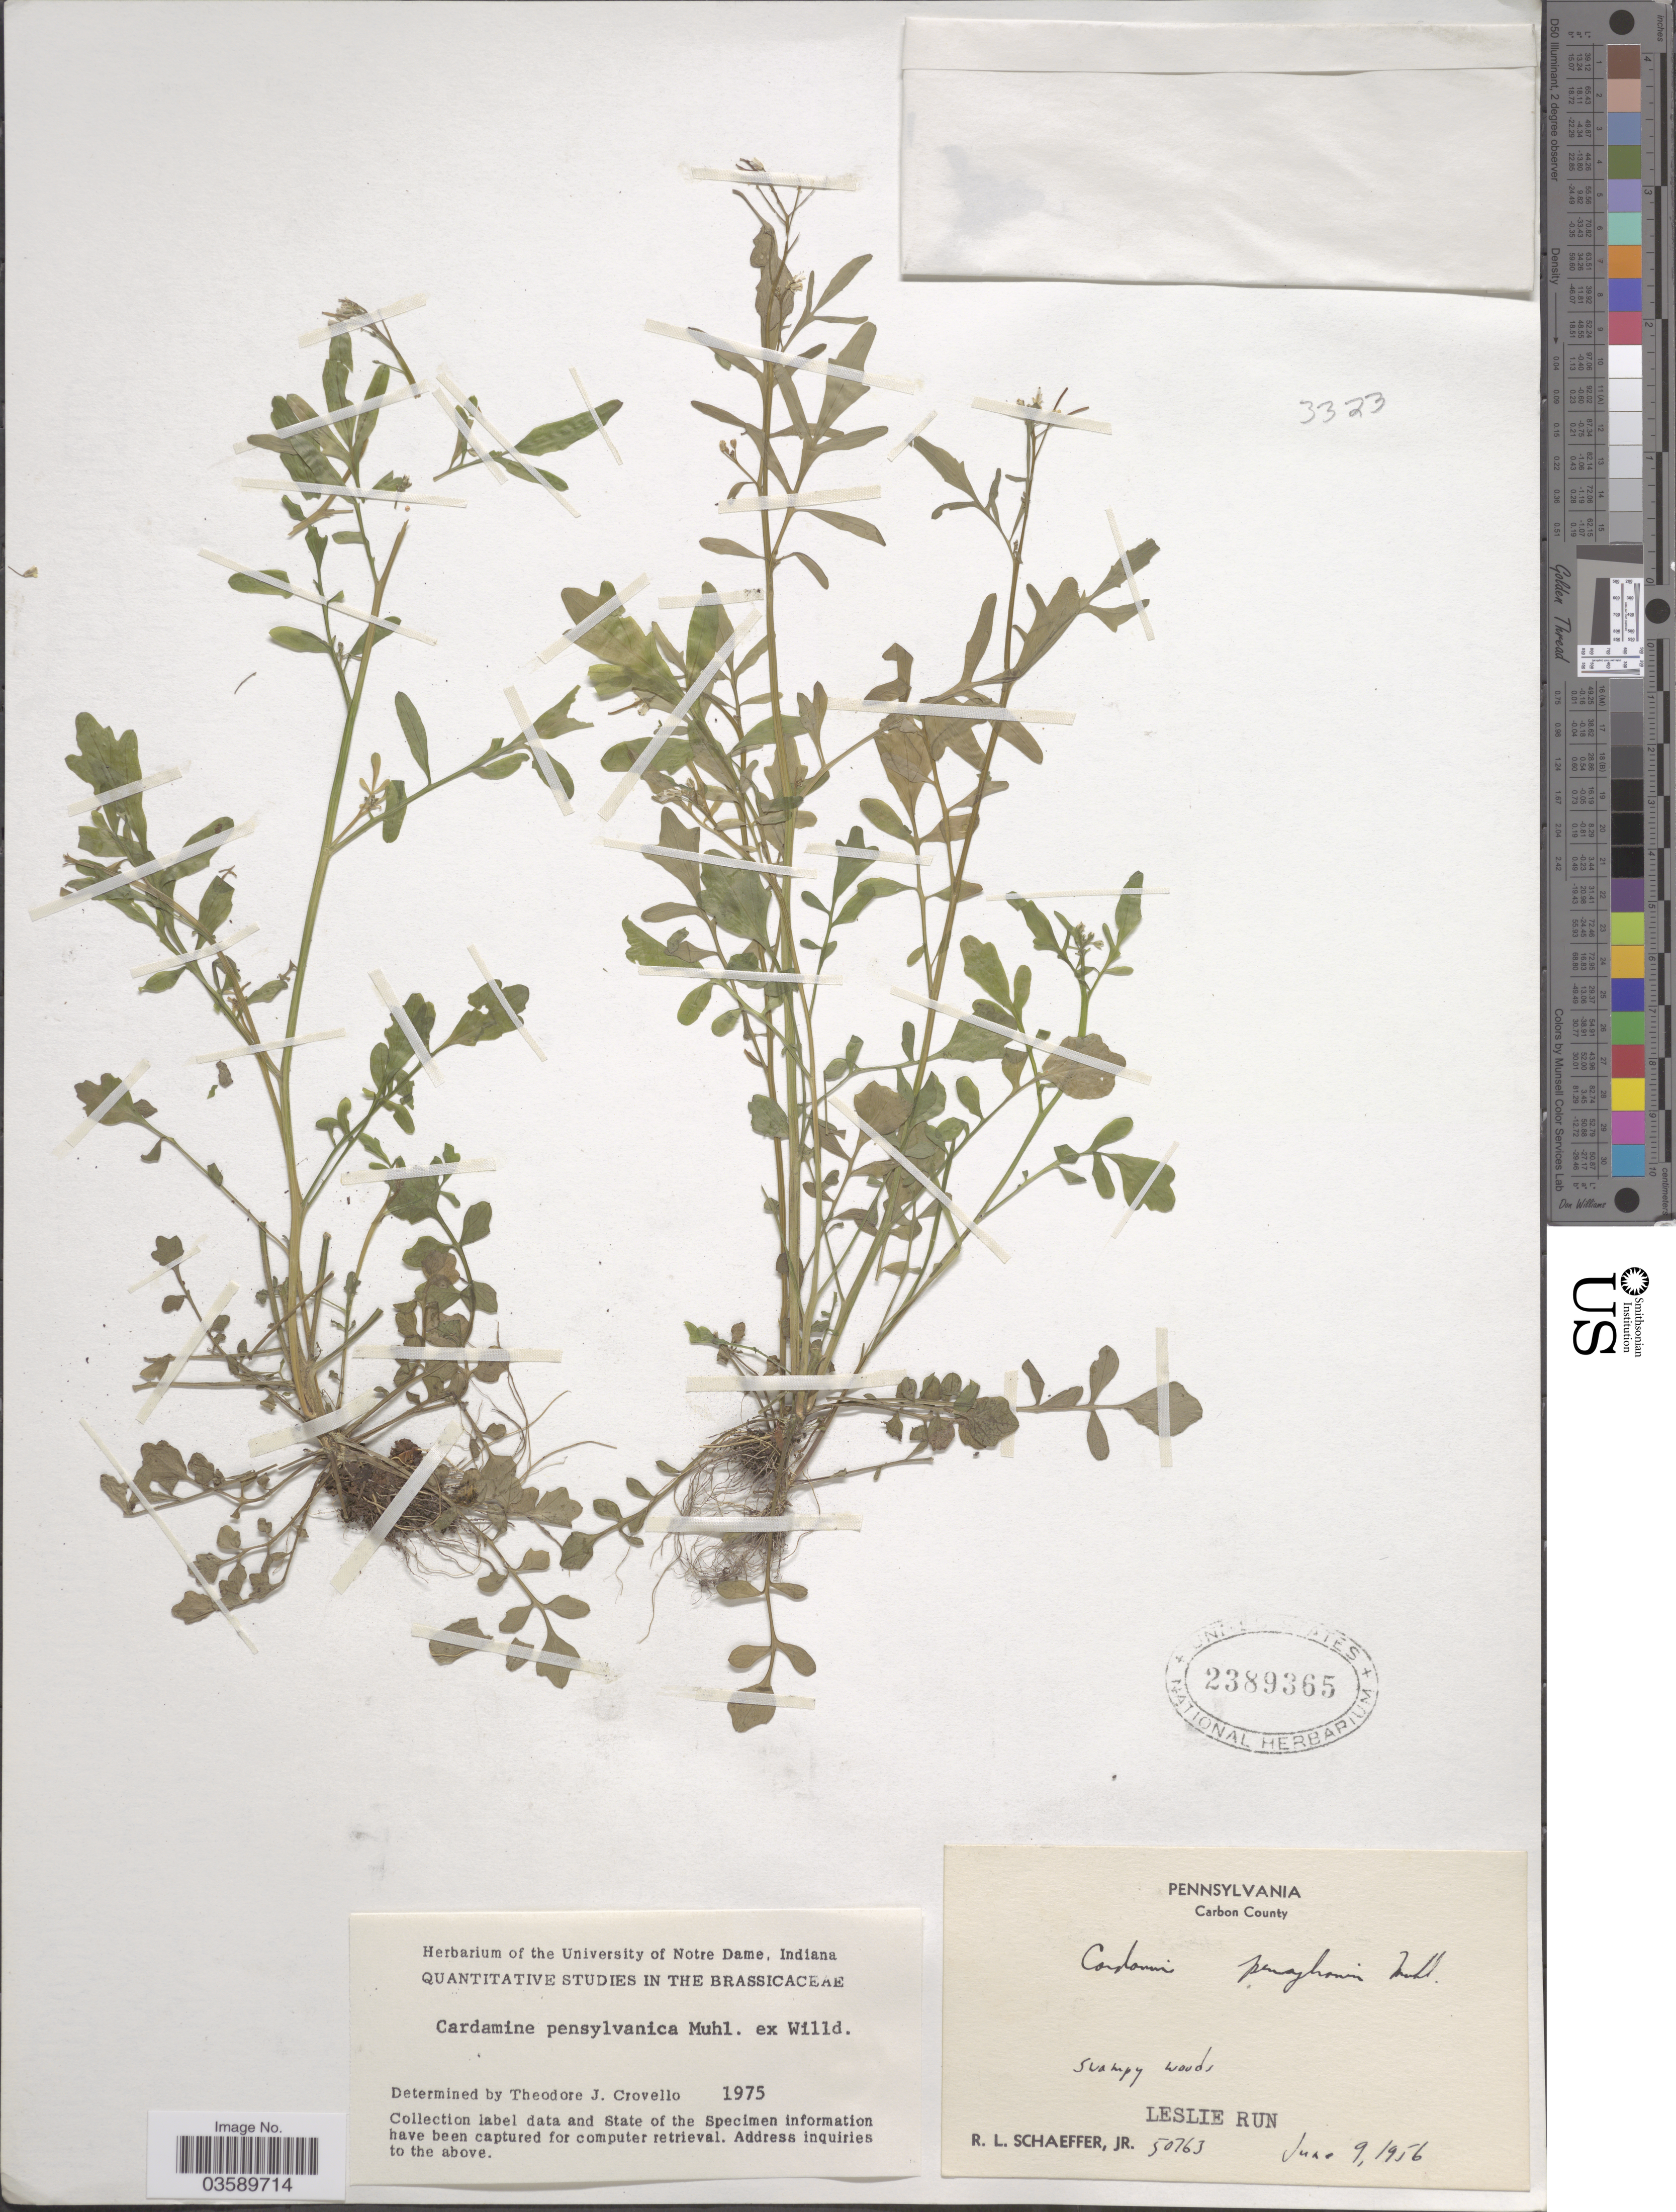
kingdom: Plantae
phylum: Tracheophyta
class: Magnoliopsida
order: Brassicales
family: Brassicaceae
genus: Cardamine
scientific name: Cardamine pensylvanica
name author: Muhl. ex Willd.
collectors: R. L. Schaeffer Jr.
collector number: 50763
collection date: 1956-06-09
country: United States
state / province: Pennsylvania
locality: Carbon County. Leslie Run.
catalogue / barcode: US 2389365